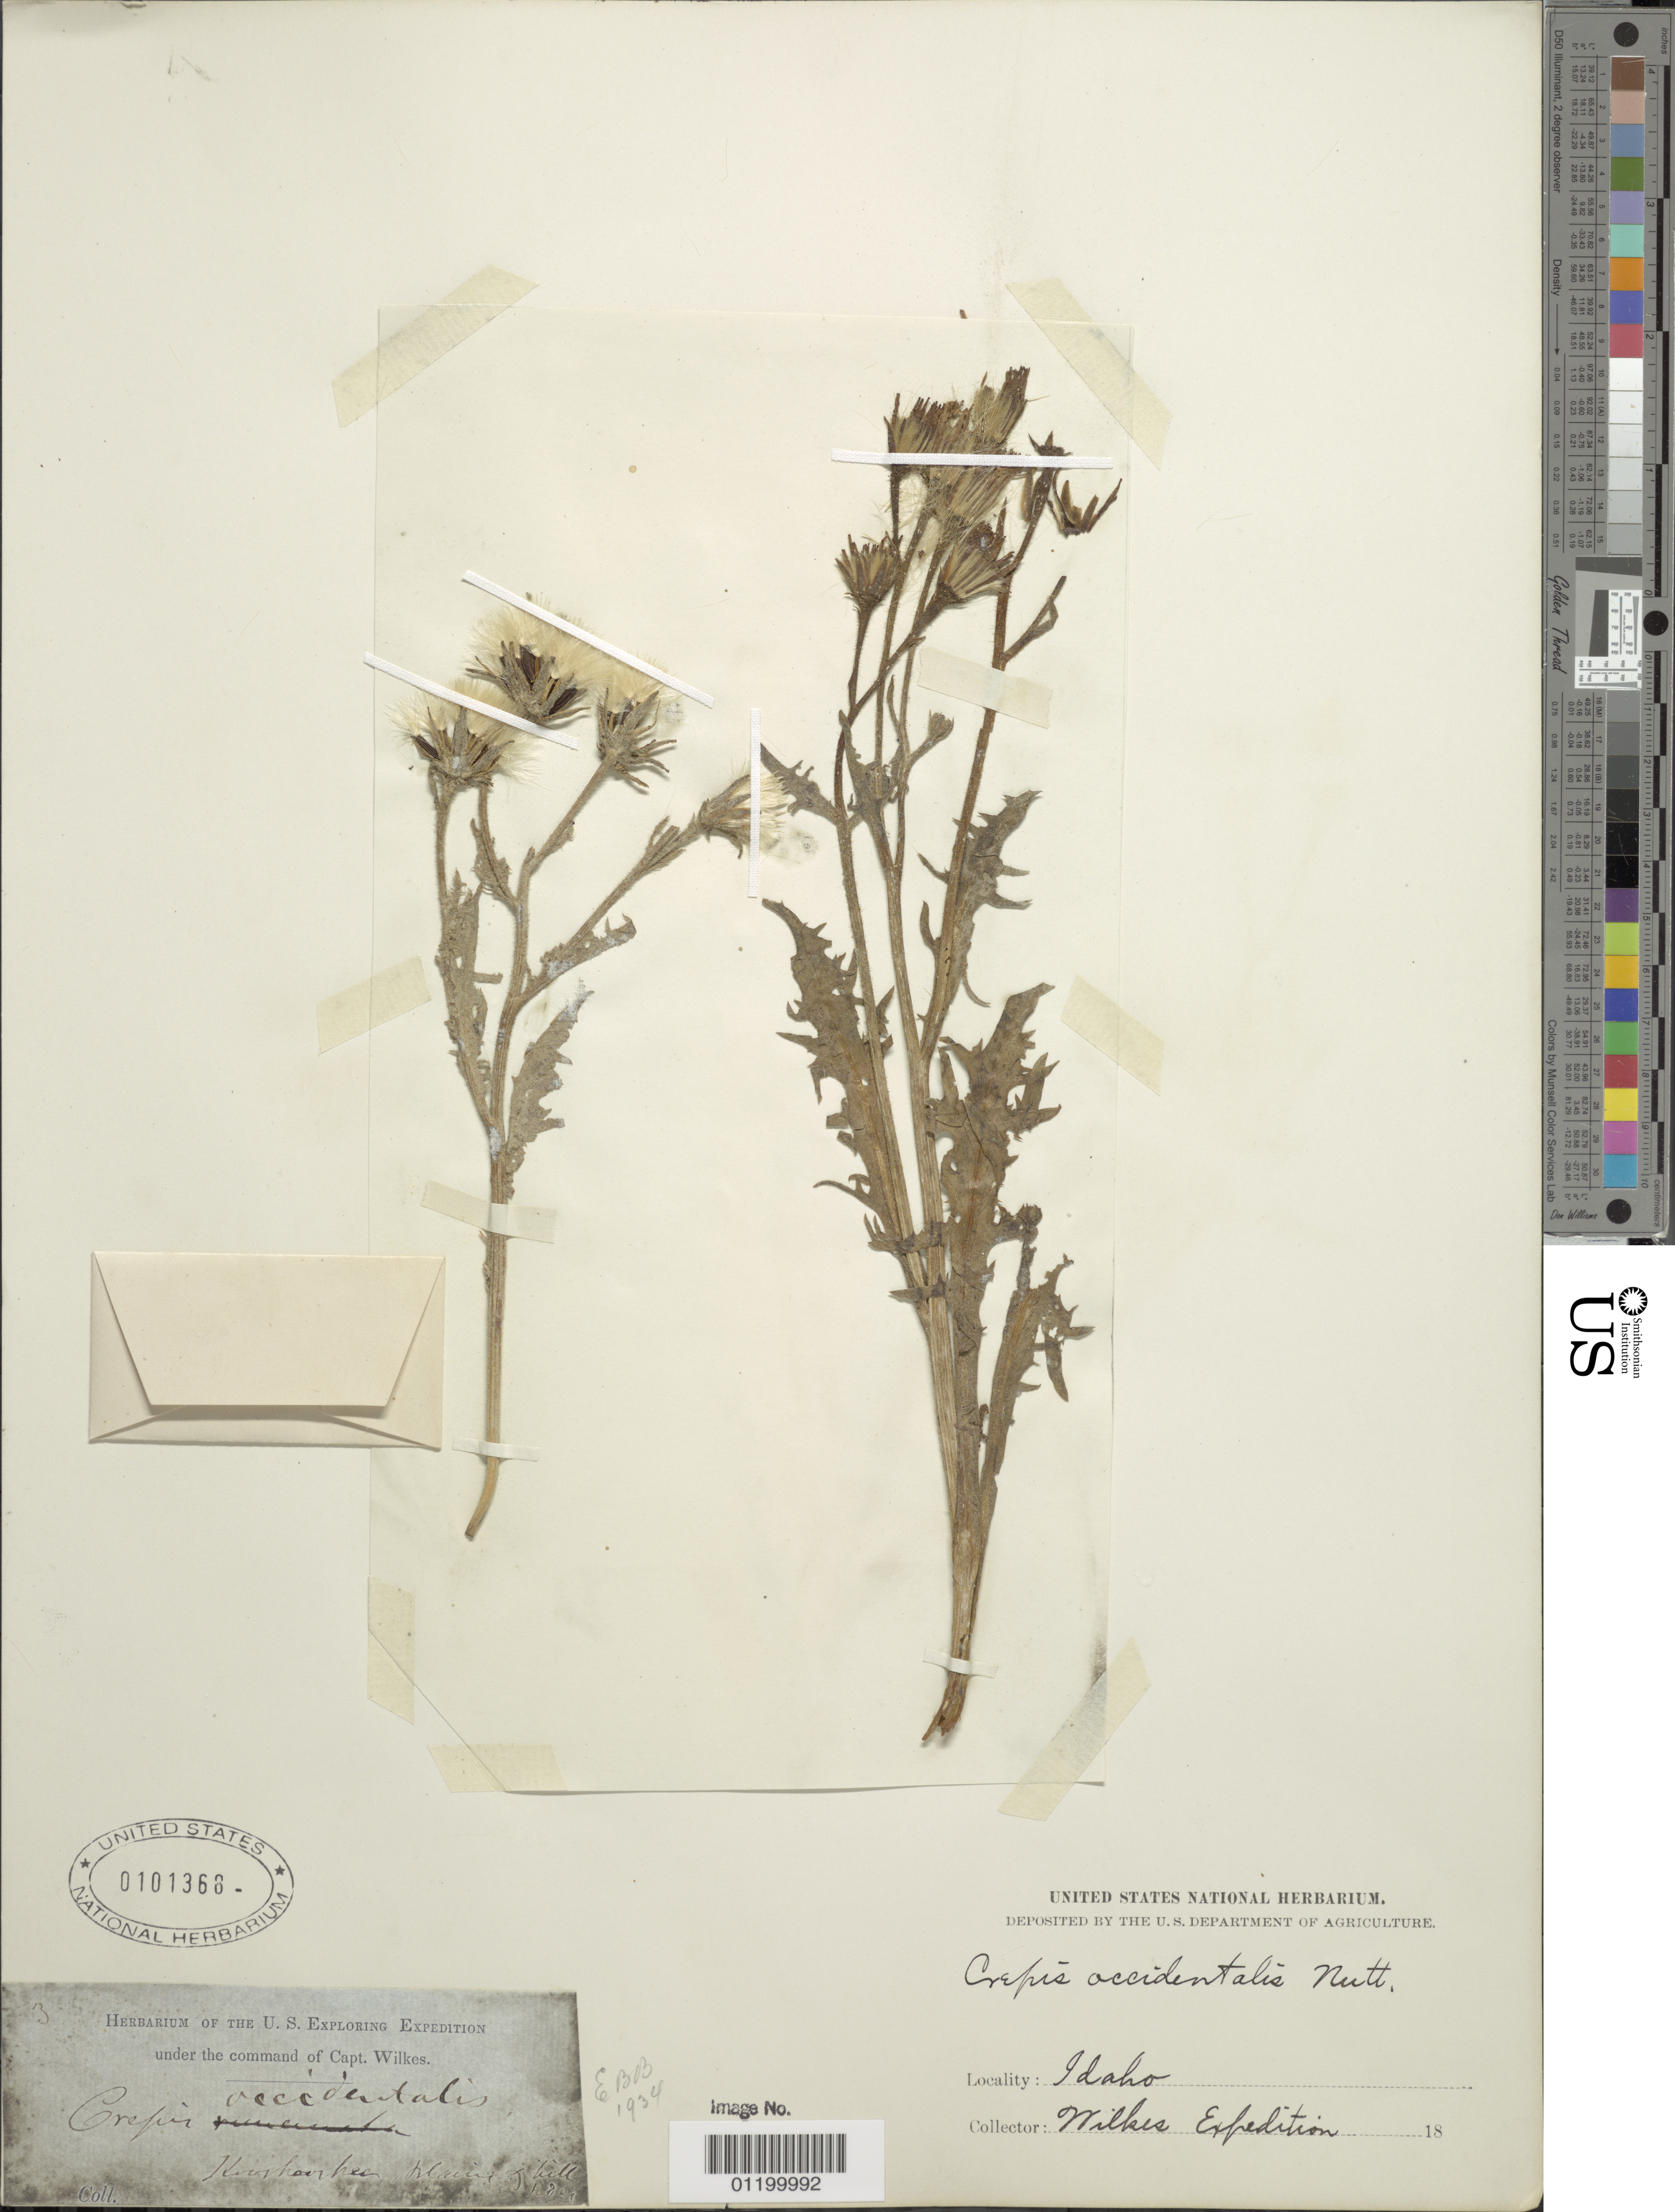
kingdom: Plantae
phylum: Tracheophyta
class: Magnoliopsida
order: Asterales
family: Asteraceae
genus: Crepis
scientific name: Crepis occidentalis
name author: Nutt.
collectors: Wilkes Explor. Exped.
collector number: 3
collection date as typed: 18--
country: United States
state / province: Idaho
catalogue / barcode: US 101368